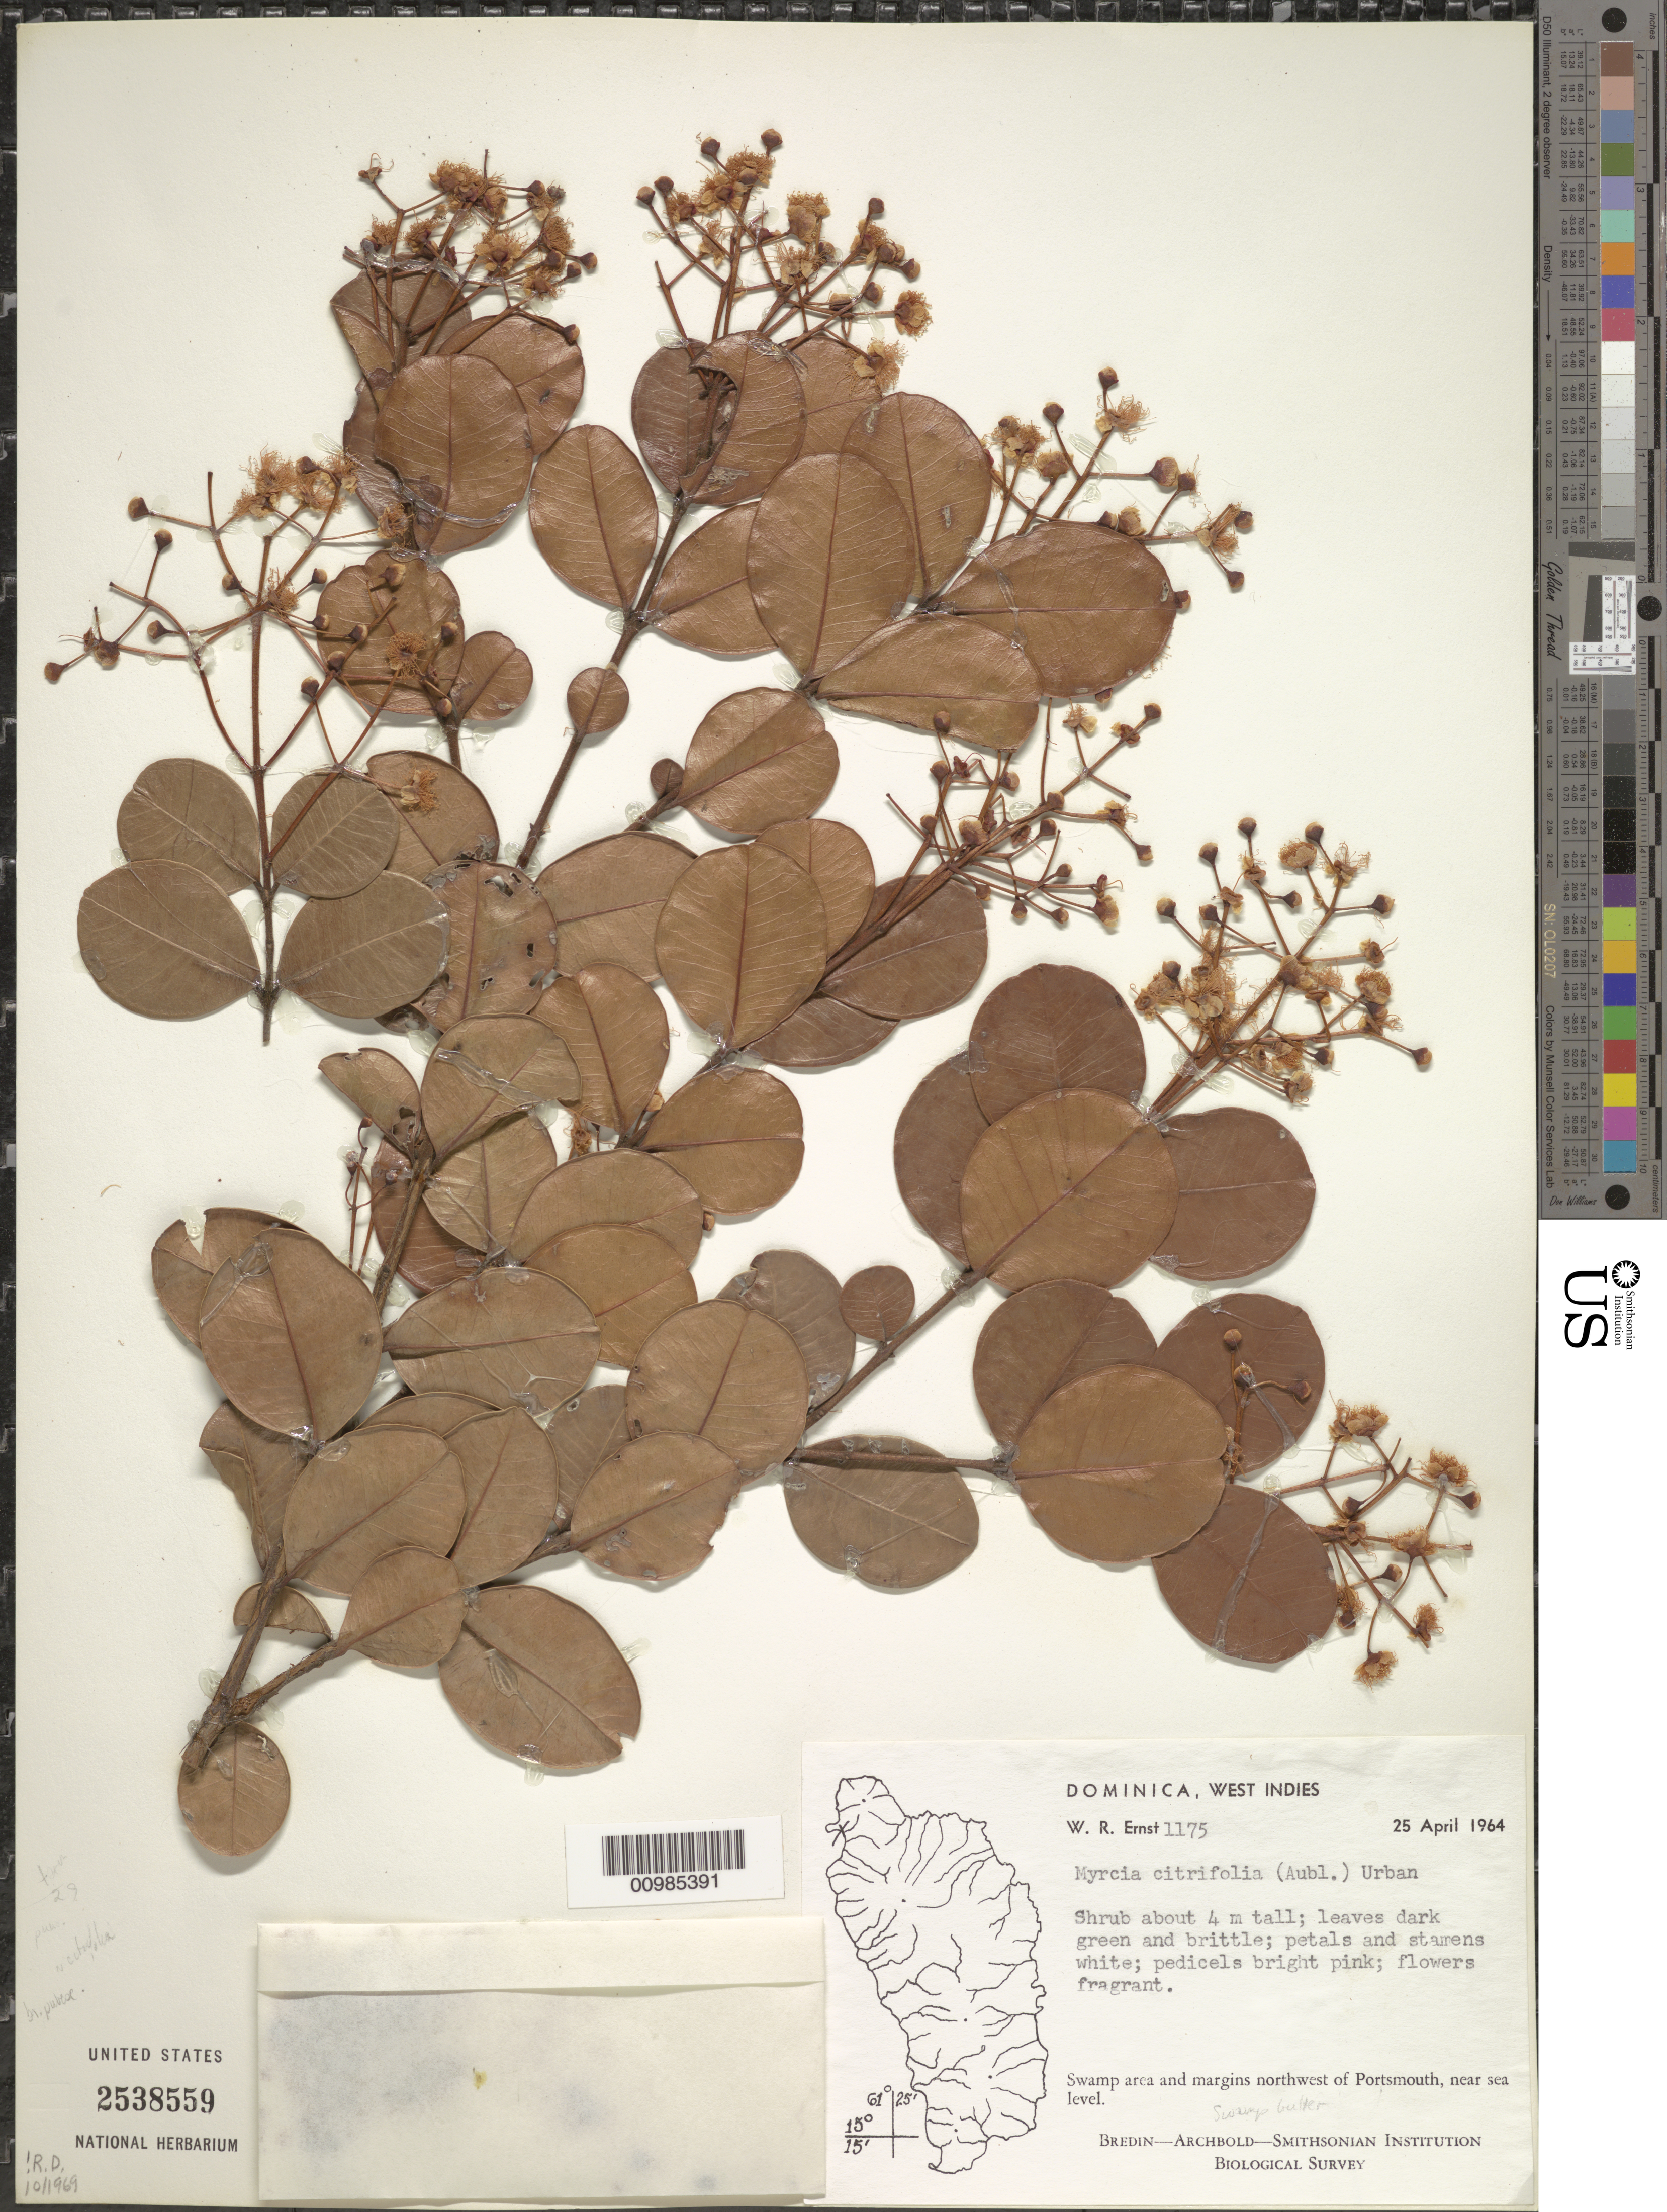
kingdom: Plantae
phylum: Tracheophyta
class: Magnoliopsida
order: Myrtales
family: Myrtaceae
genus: Myrcia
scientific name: Myrcia citrifolia var. citrifolia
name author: (Aubl.) Urb.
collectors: W. R. Ernst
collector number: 1175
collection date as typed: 25 Apr 1964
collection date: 1964-04-25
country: Dominica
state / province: St. John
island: Dominica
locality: NW of Portsmouth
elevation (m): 0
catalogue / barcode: US 2538559